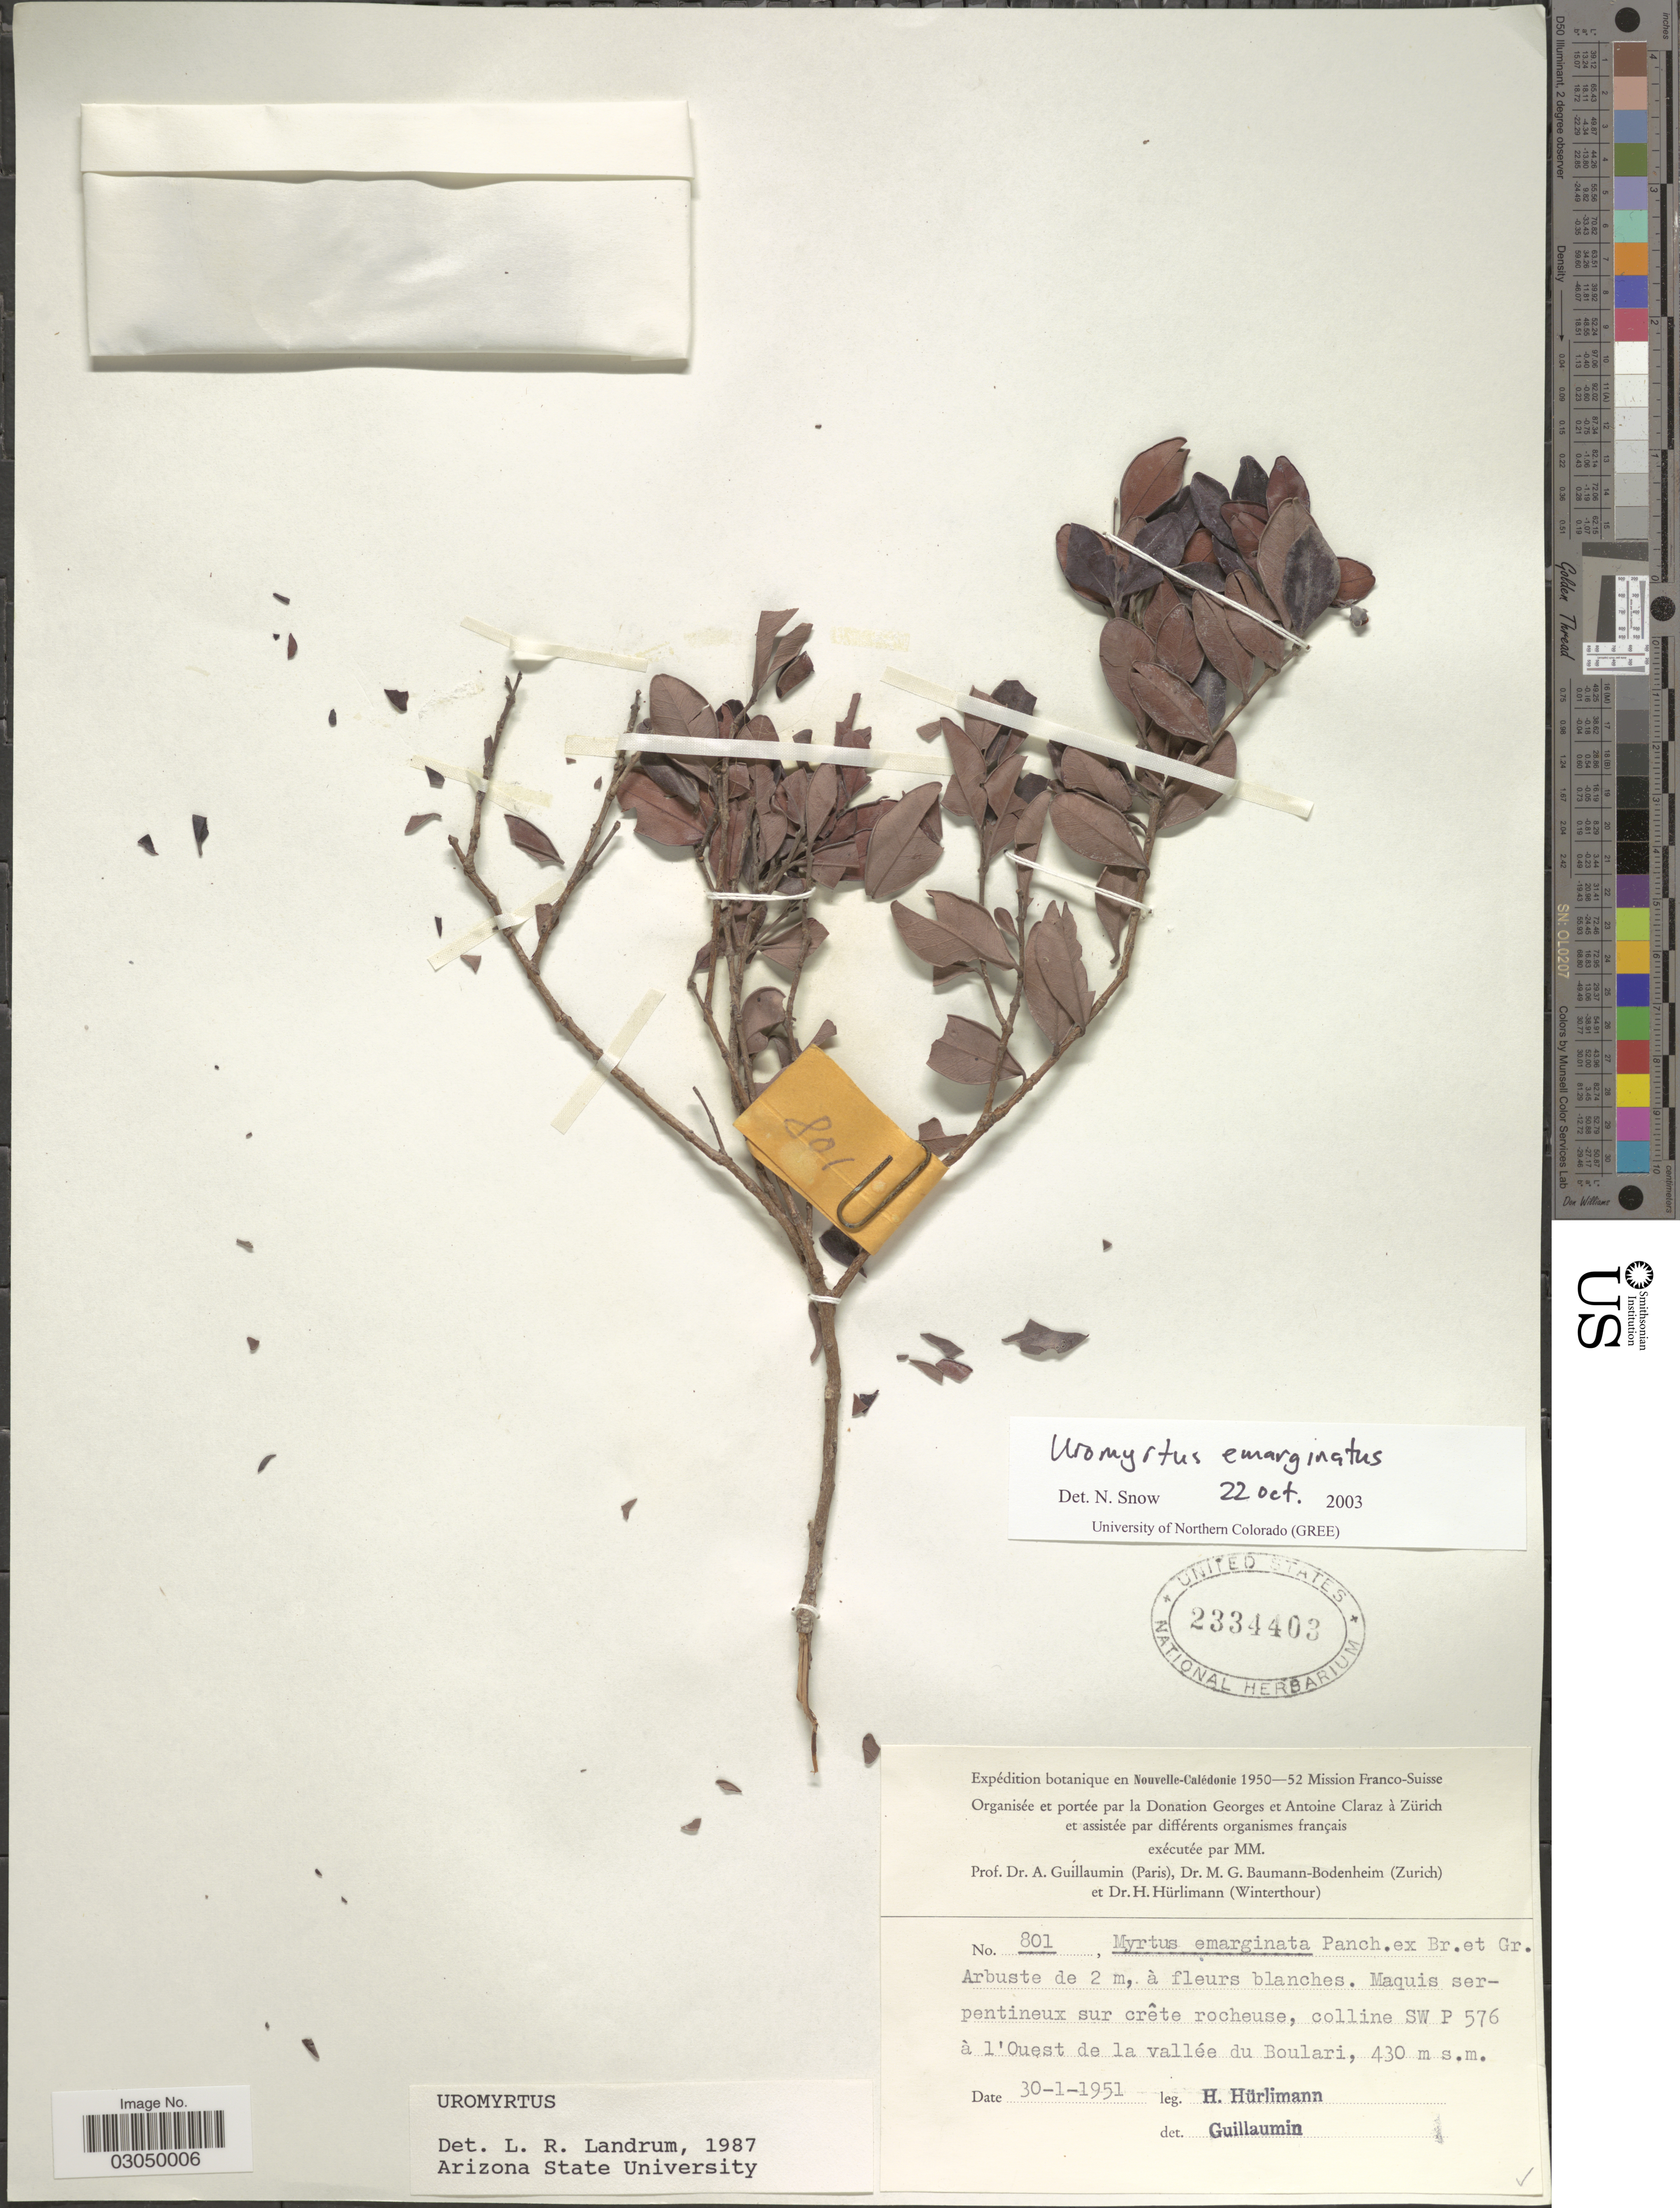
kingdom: Plantae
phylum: Tracheophyta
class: Magnoliopsida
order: Myrtales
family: Myrtaceae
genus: Uromyrtus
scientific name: Uromyrtus emarginata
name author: (Pancher ex Baker f.) Burret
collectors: H. Hürlimann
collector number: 801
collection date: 1951-01-30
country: New Caledonia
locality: En Nouvelle-Calédonie. Maquis serpentineux sur crête rocheuse, colline SW P 576 à l'Ouest de la vallée du Boulari.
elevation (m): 430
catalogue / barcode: US 2334403